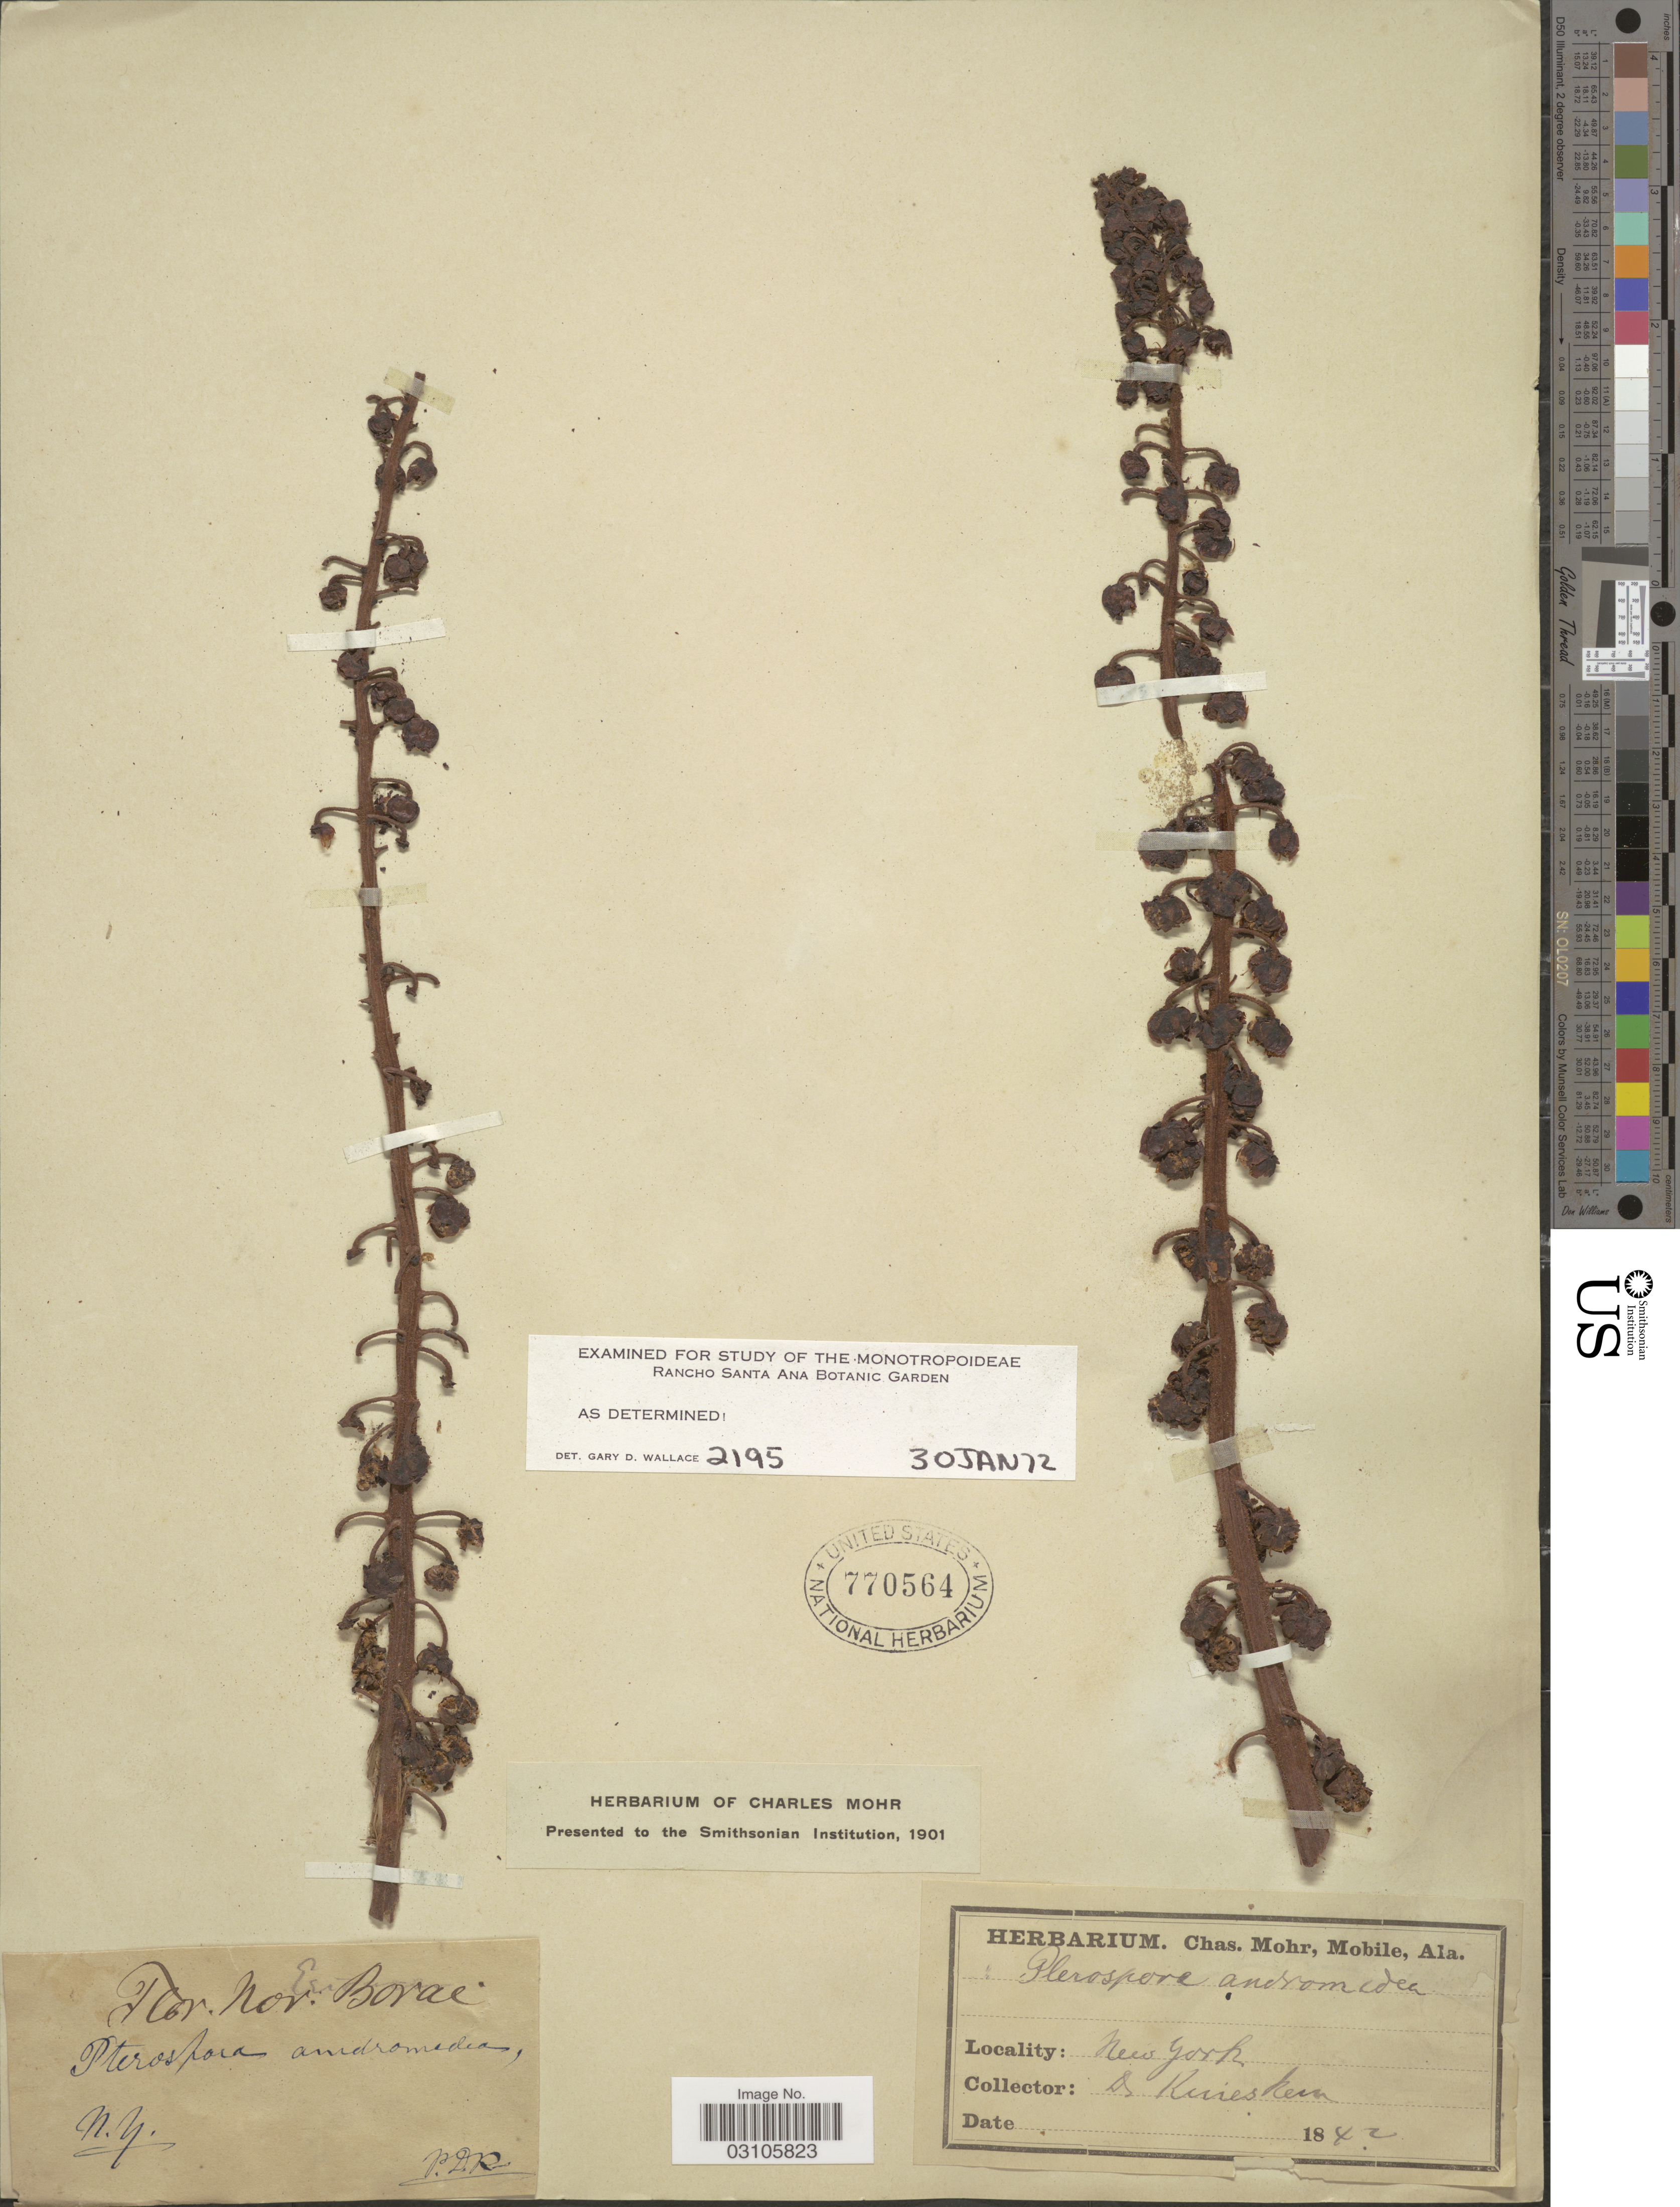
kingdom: Plantae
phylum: Tracheophyta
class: Magnoliopsida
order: Ericales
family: Ericaceae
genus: Pterospora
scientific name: Pterospora andromedea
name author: Nutt.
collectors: P. D. Knieskern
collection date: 1842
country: United States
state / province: New York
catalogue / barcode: US 770564